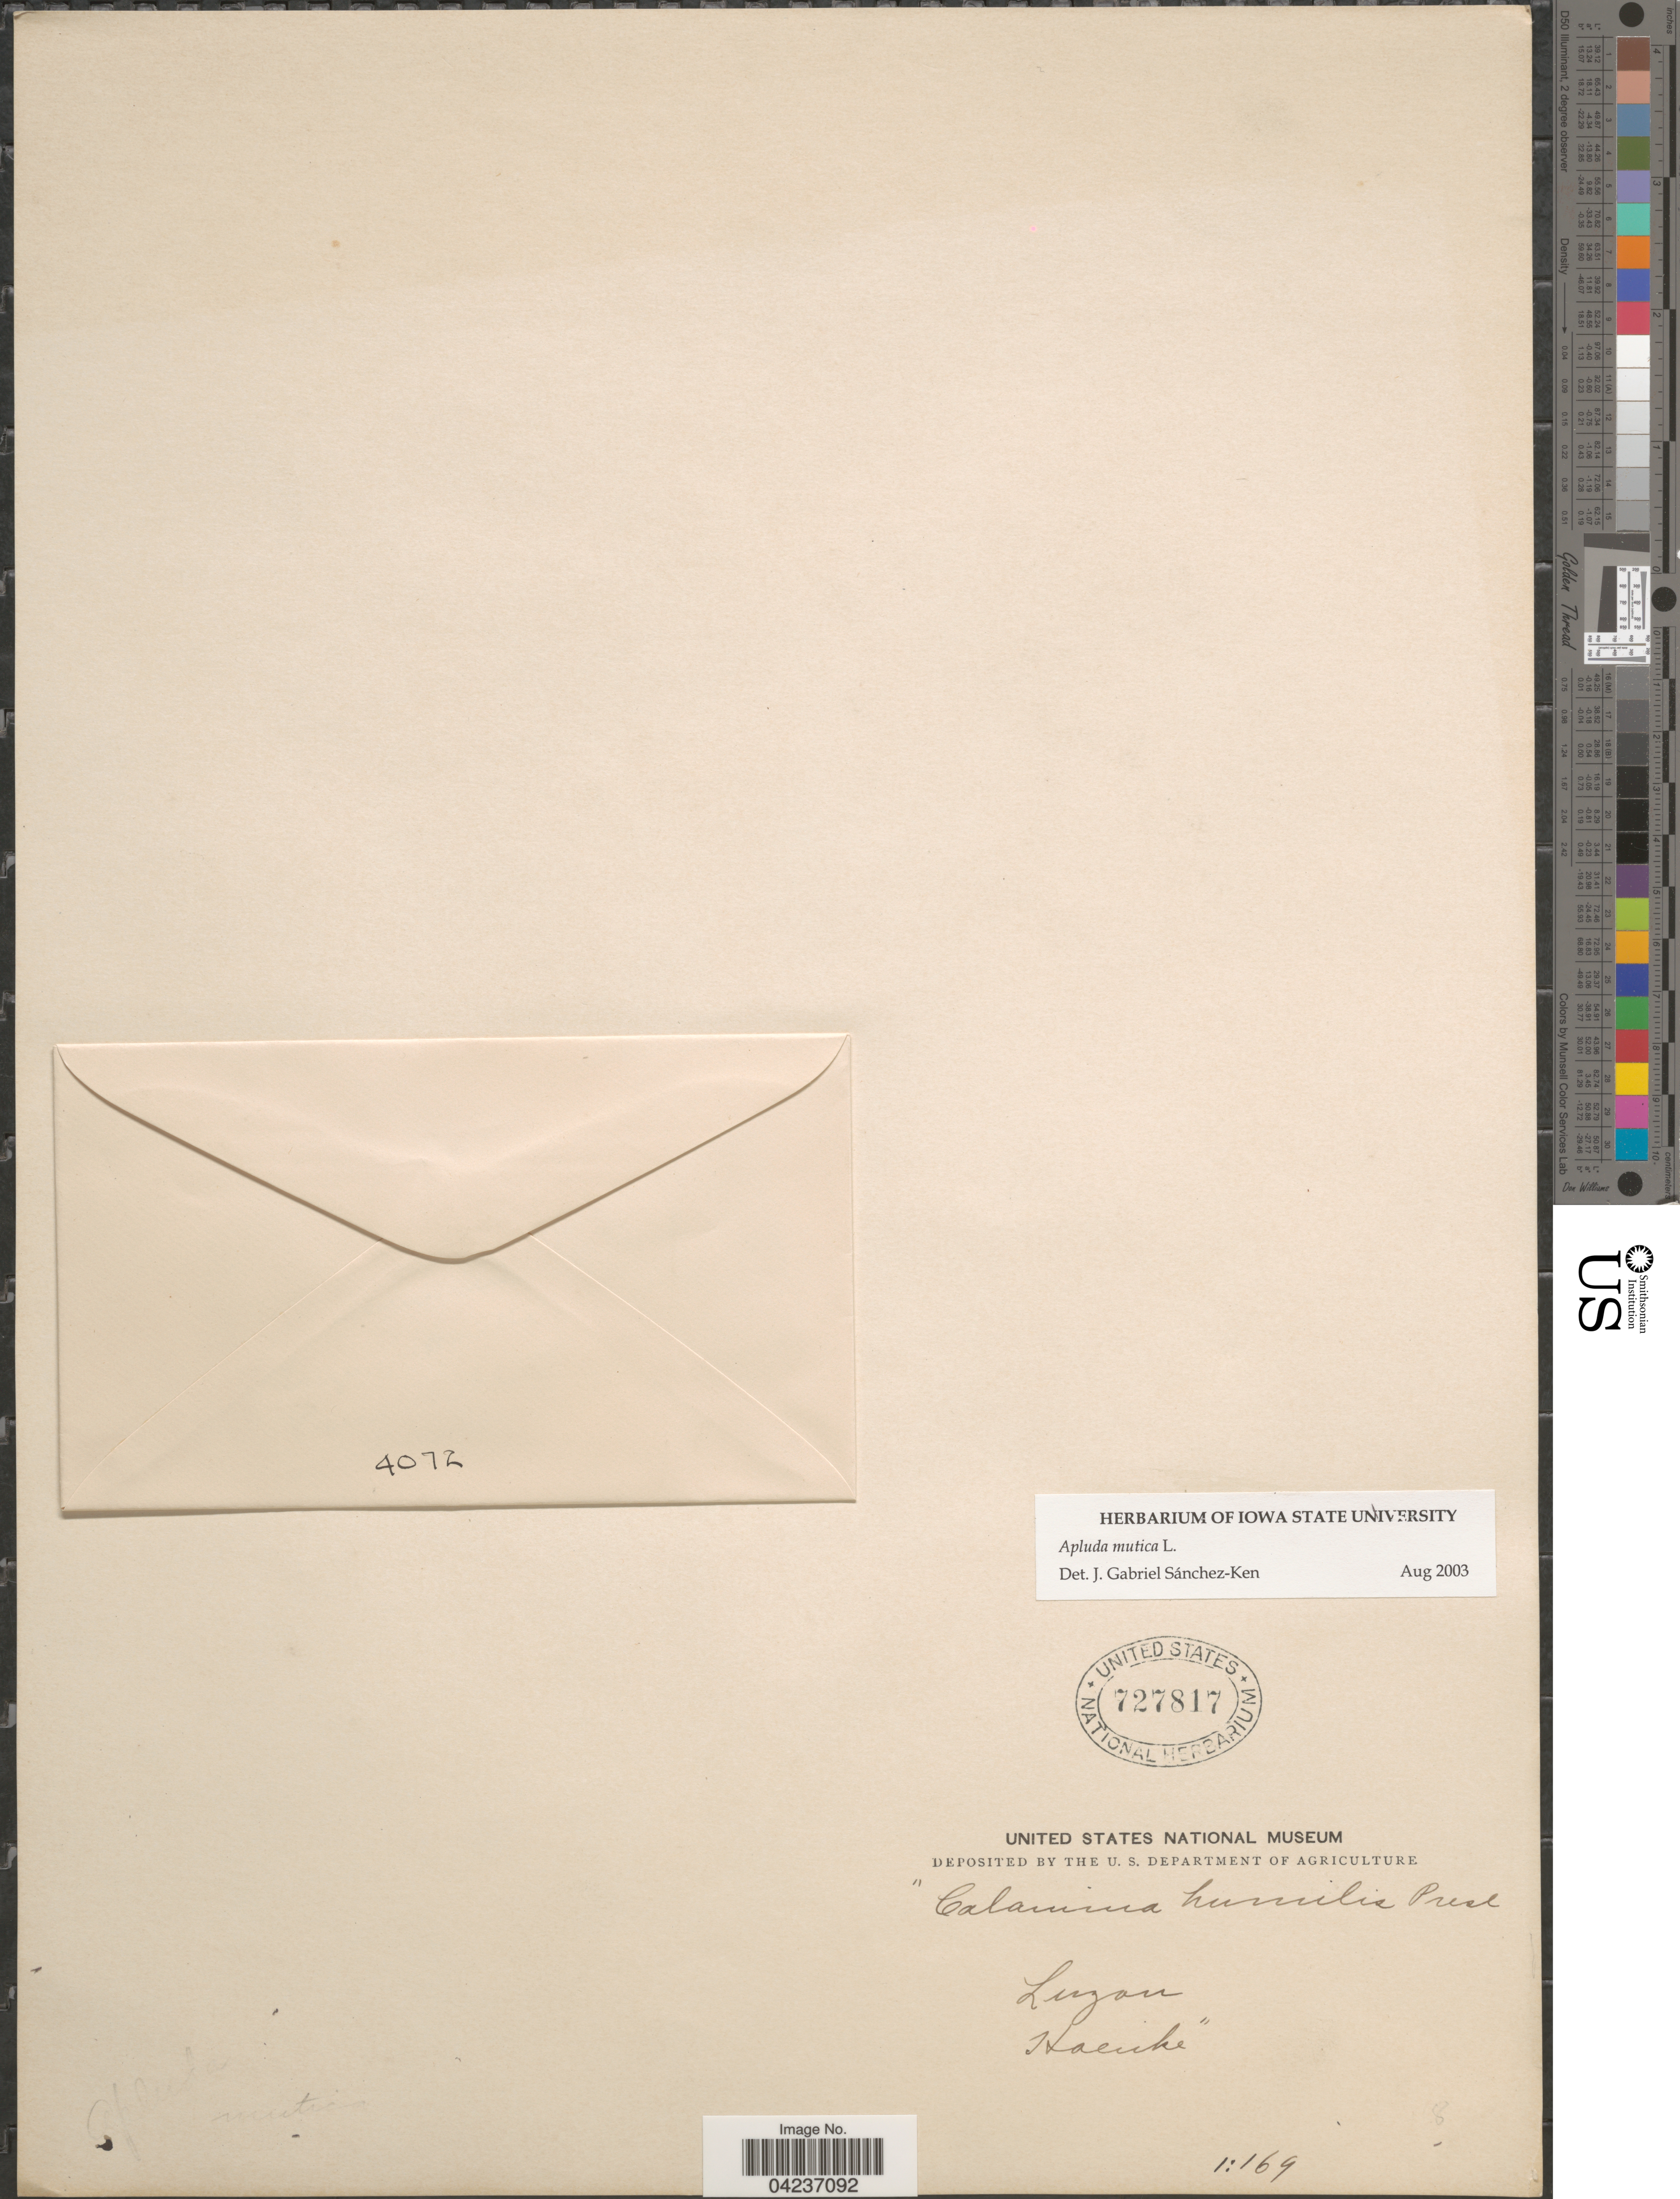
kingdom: Plantae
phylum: Tracheophyta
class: Liliopsida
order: Poales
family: Poaceae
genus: Apluda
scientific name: Apluda mutica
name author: L.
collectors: Haenke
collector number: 4072?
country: Philippines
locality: Luzon.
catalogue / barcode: US 727817